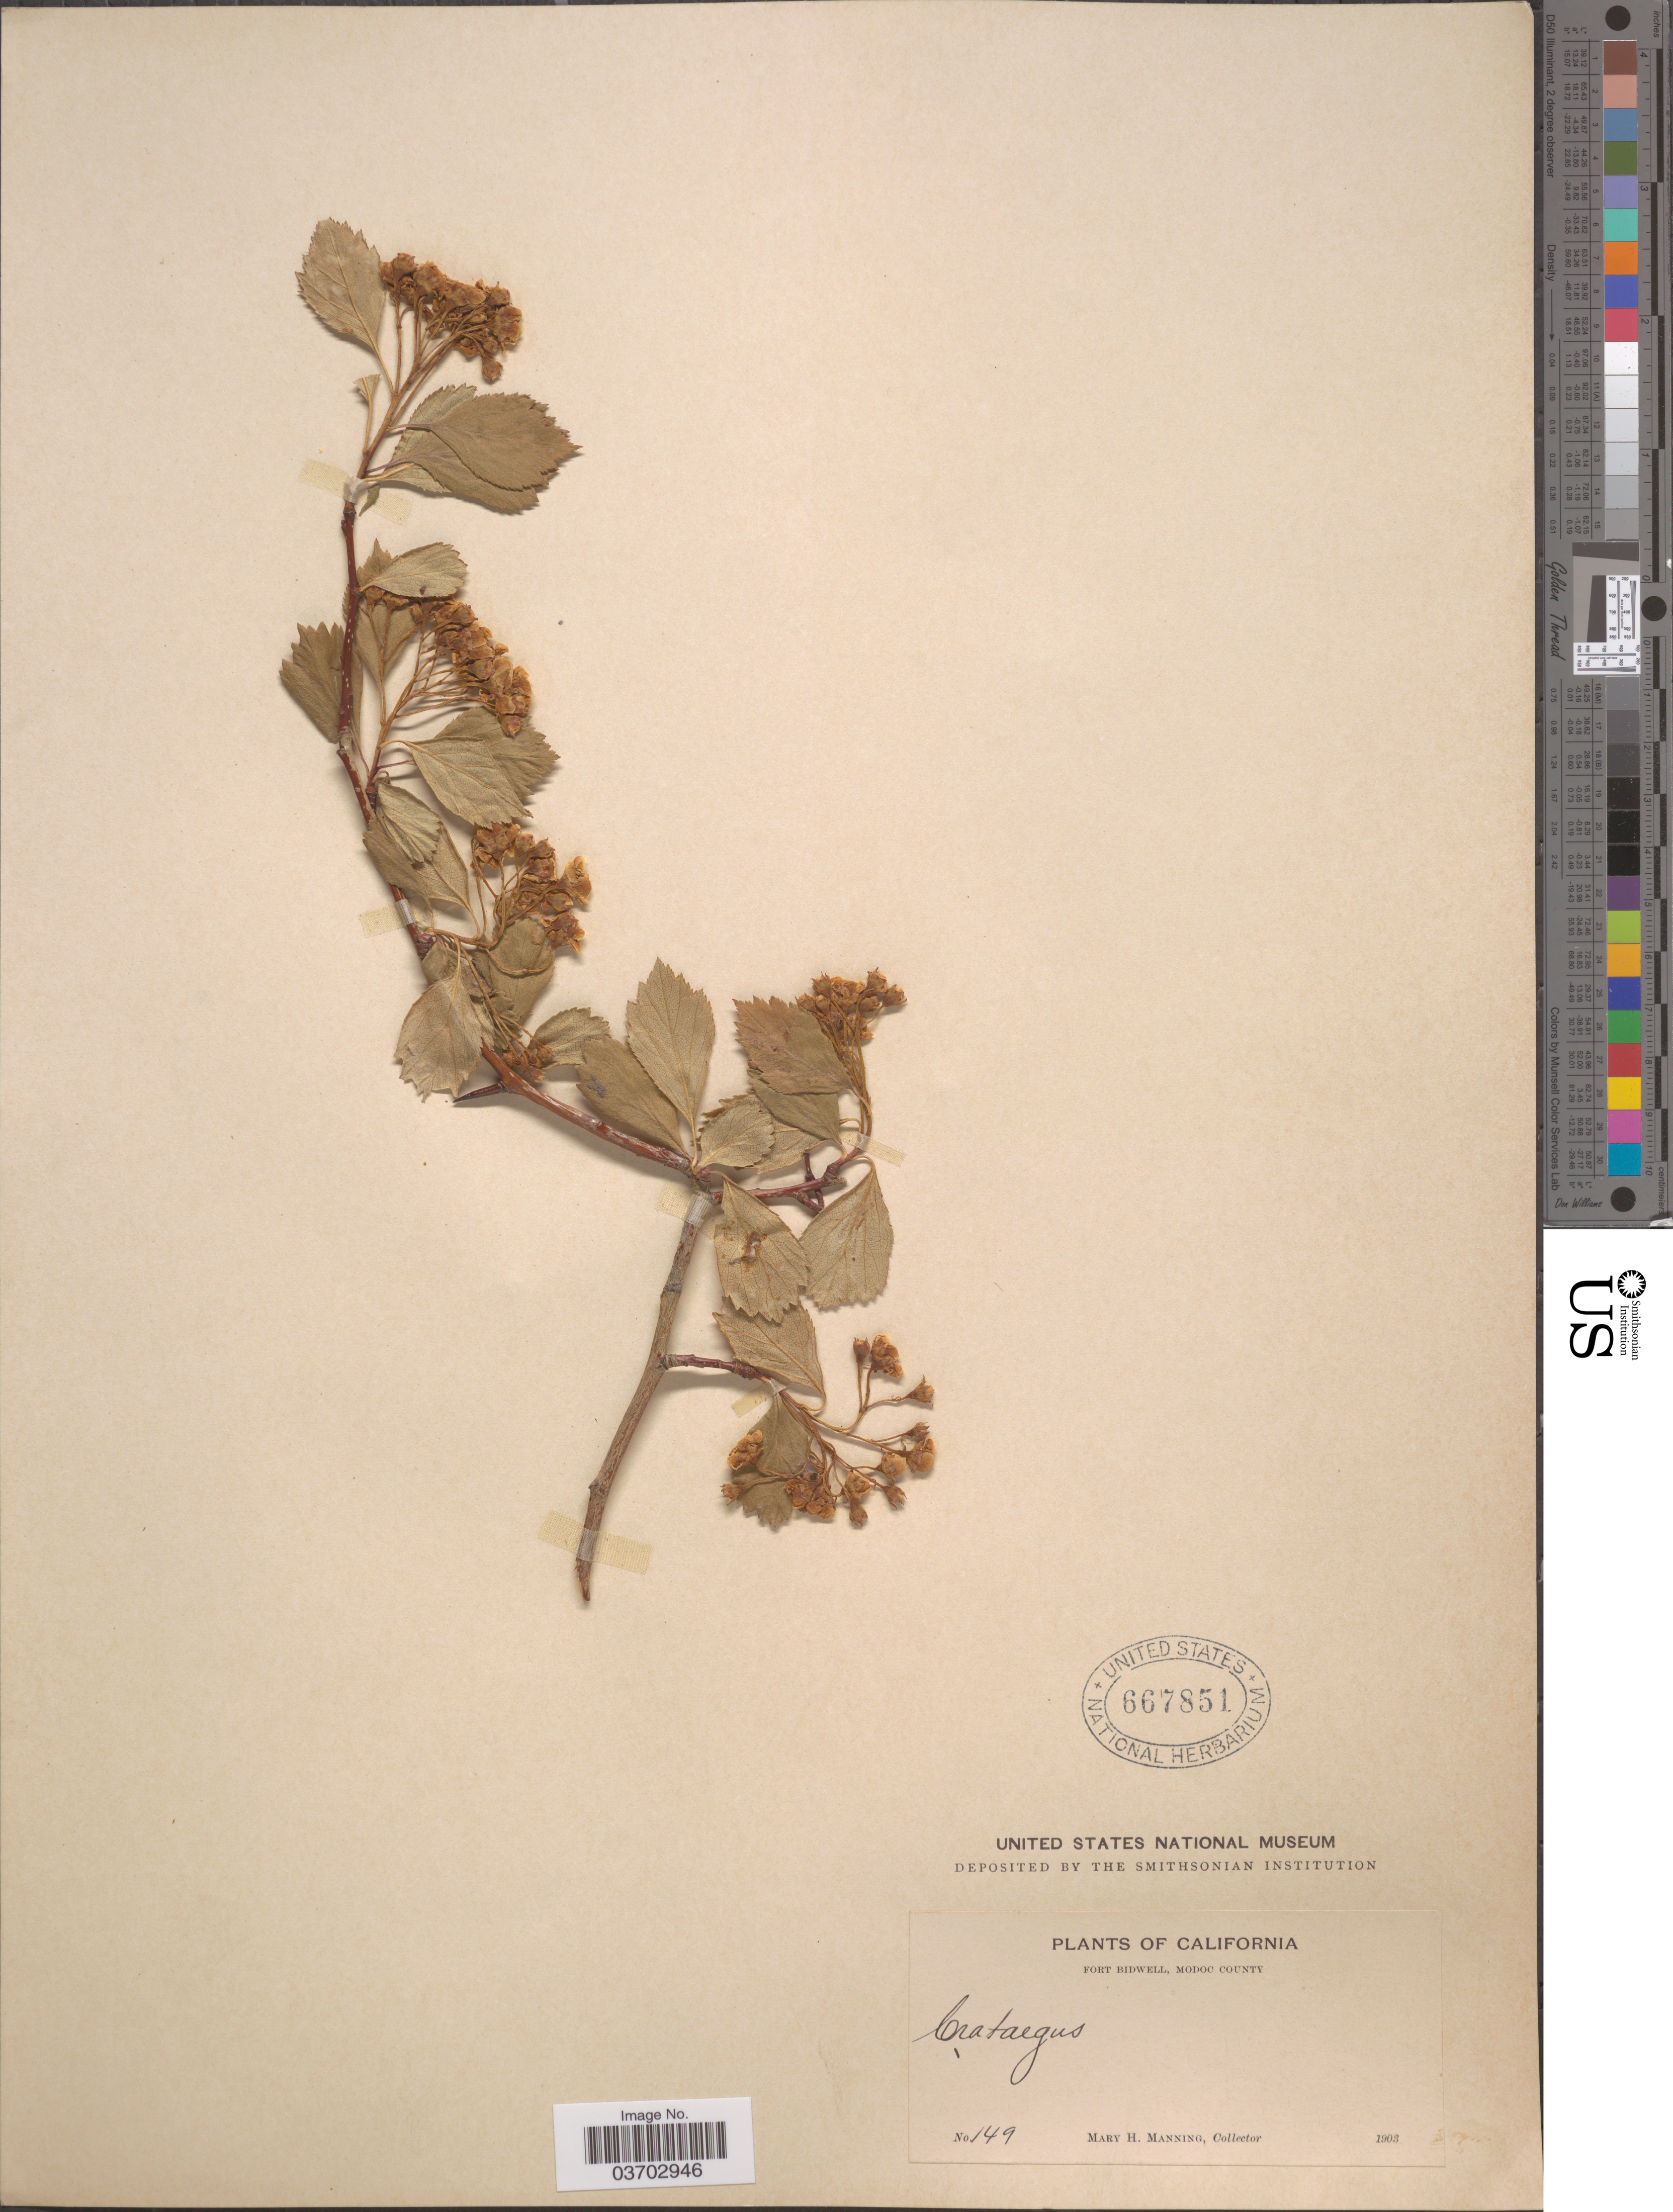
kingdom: Plantae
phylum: Tracheophyta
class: Magnoliopsida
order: Rosales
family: Rosaceae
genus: Crataegus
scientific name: Crataegus sp.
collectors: M. Manning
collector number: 149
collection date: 1903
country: United States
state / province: California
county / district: Modoc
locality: Fort Bidwell, Modoc County.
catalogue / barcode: US 667851